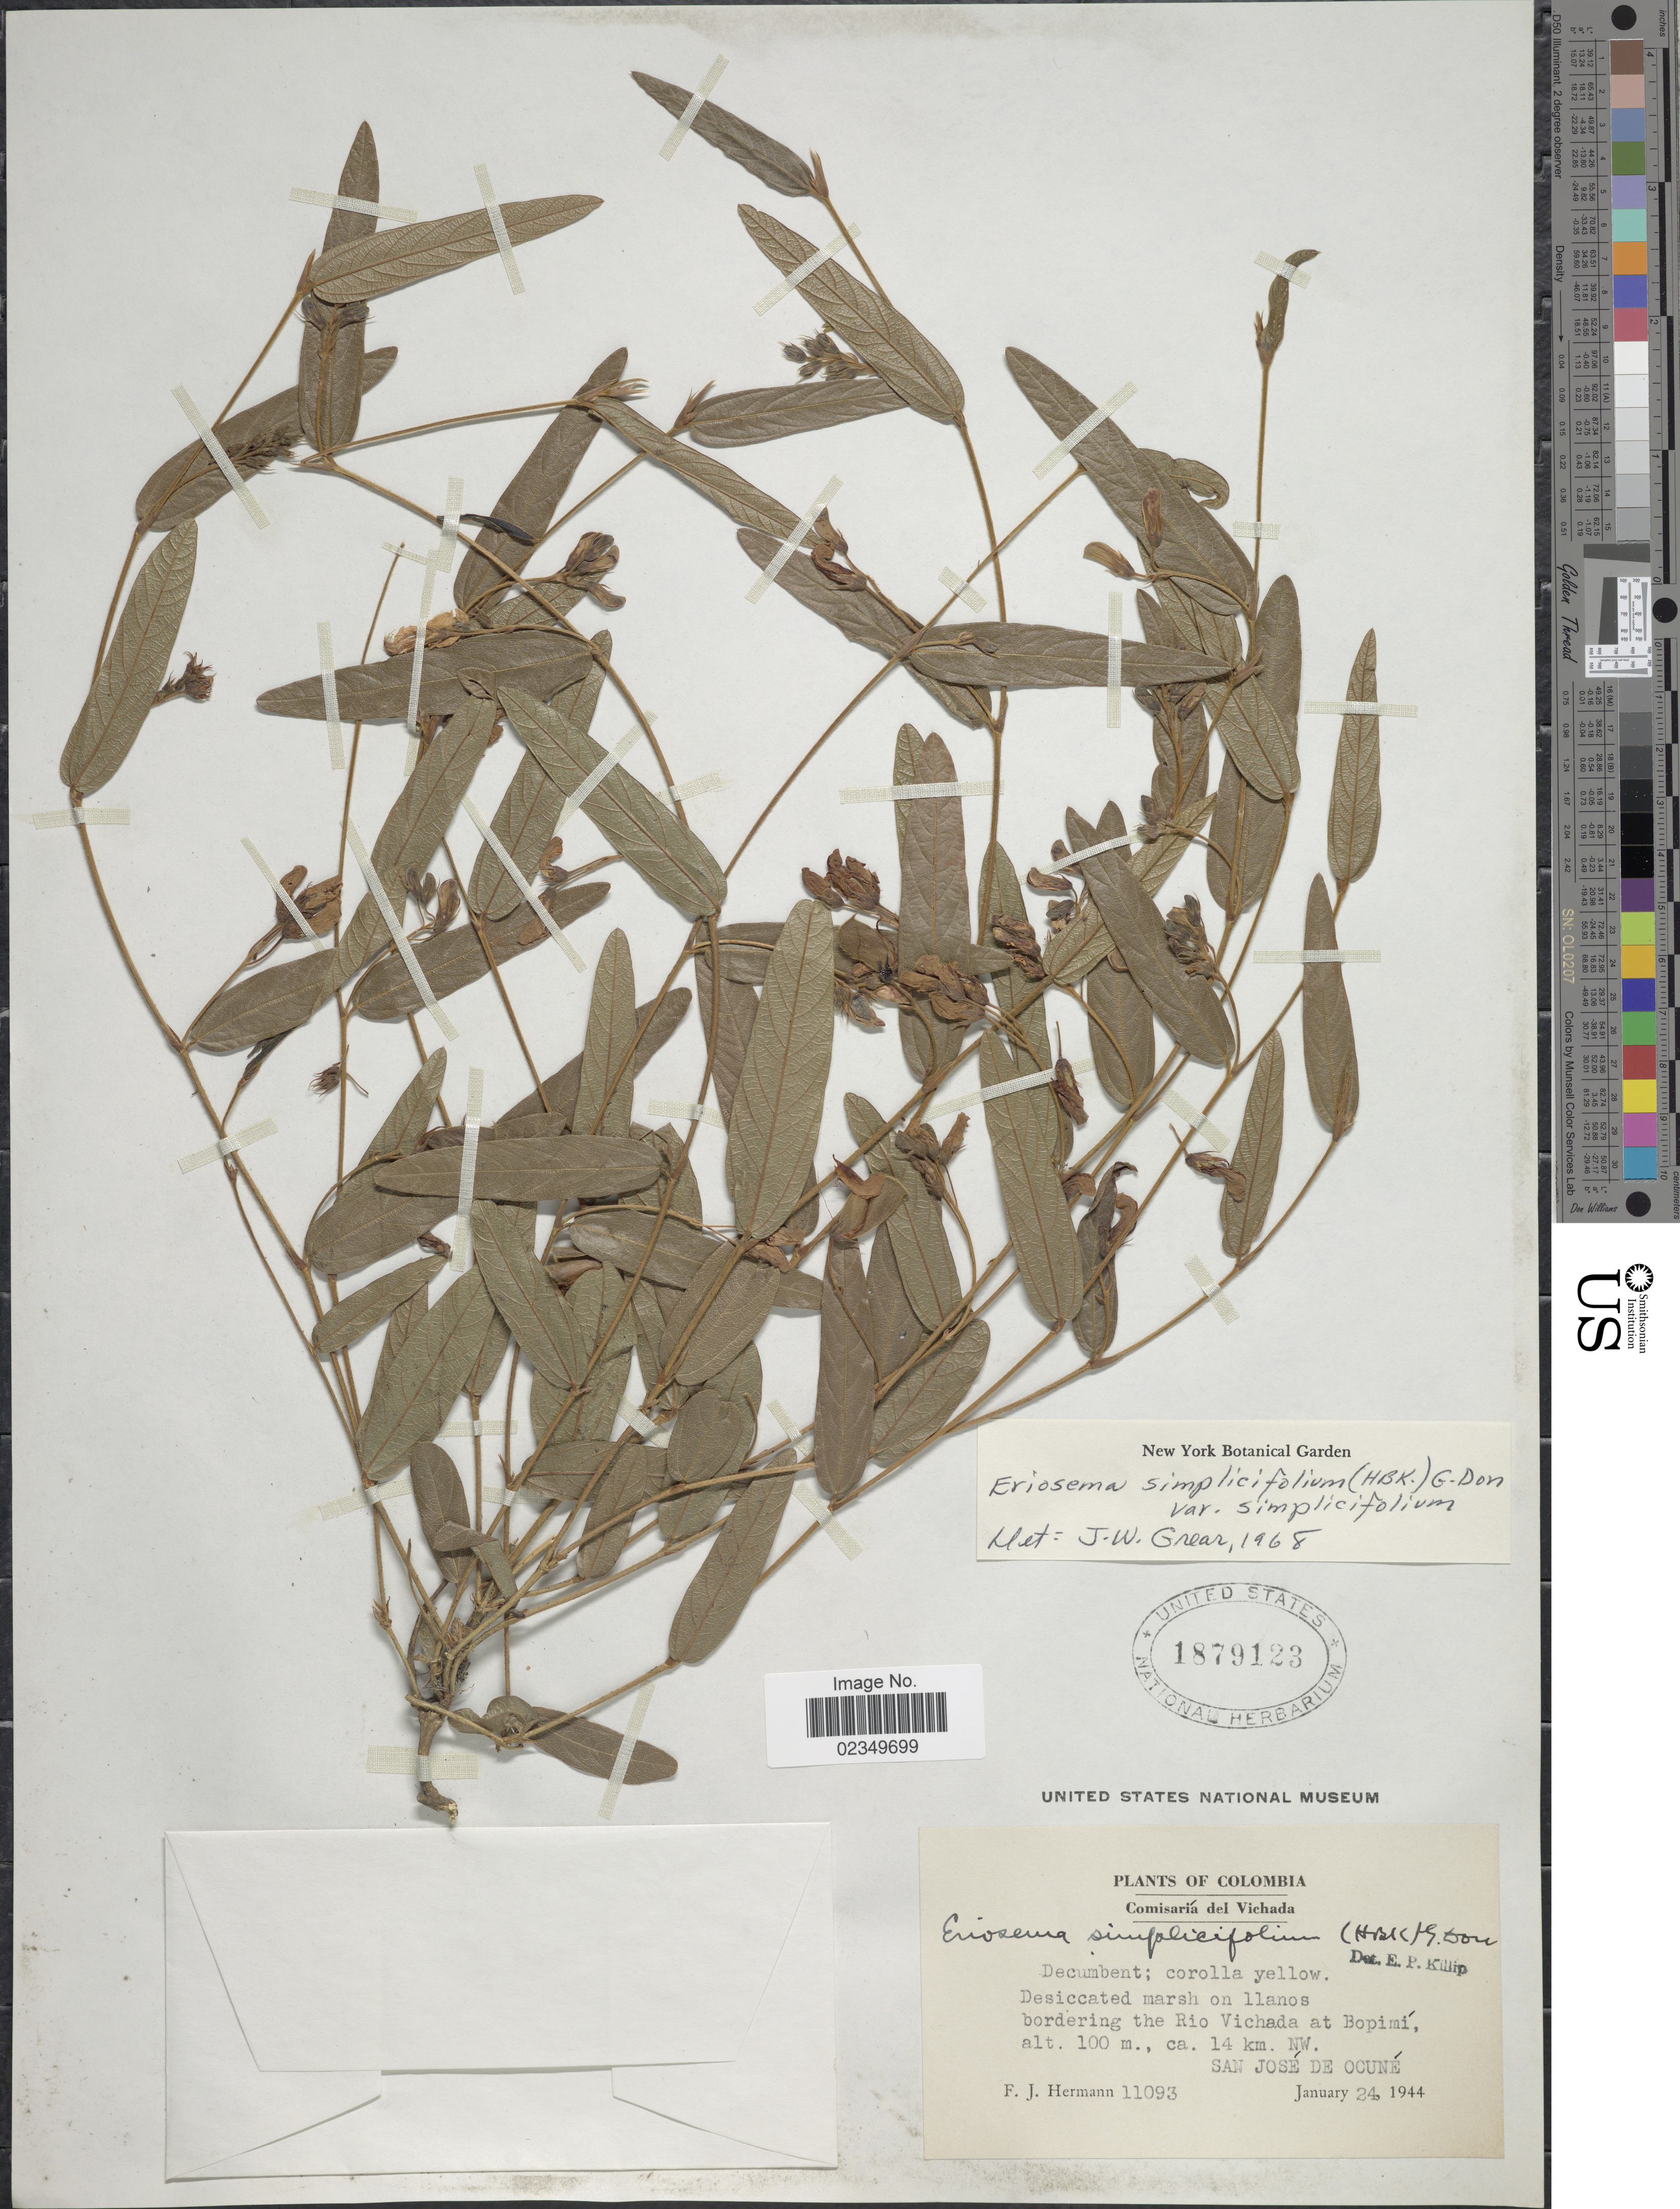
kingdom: Plantae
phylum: Tracheophyta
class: Magnoliopsida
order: Fabales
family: Fabaceae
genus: Eriosema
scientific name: Eriosema simplicifolium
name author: (Kunth) G. Don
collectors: F. J. Hermann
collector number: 11093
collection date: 1944-01-24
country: Colombia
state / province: Vichada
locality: Comisaria del Vichada, Desiccated marsh on llanos bordering the Rio Vichada at Bopimi, 14 km. NW. San Jose de Ocune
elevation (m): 100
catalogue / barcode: US 1879123